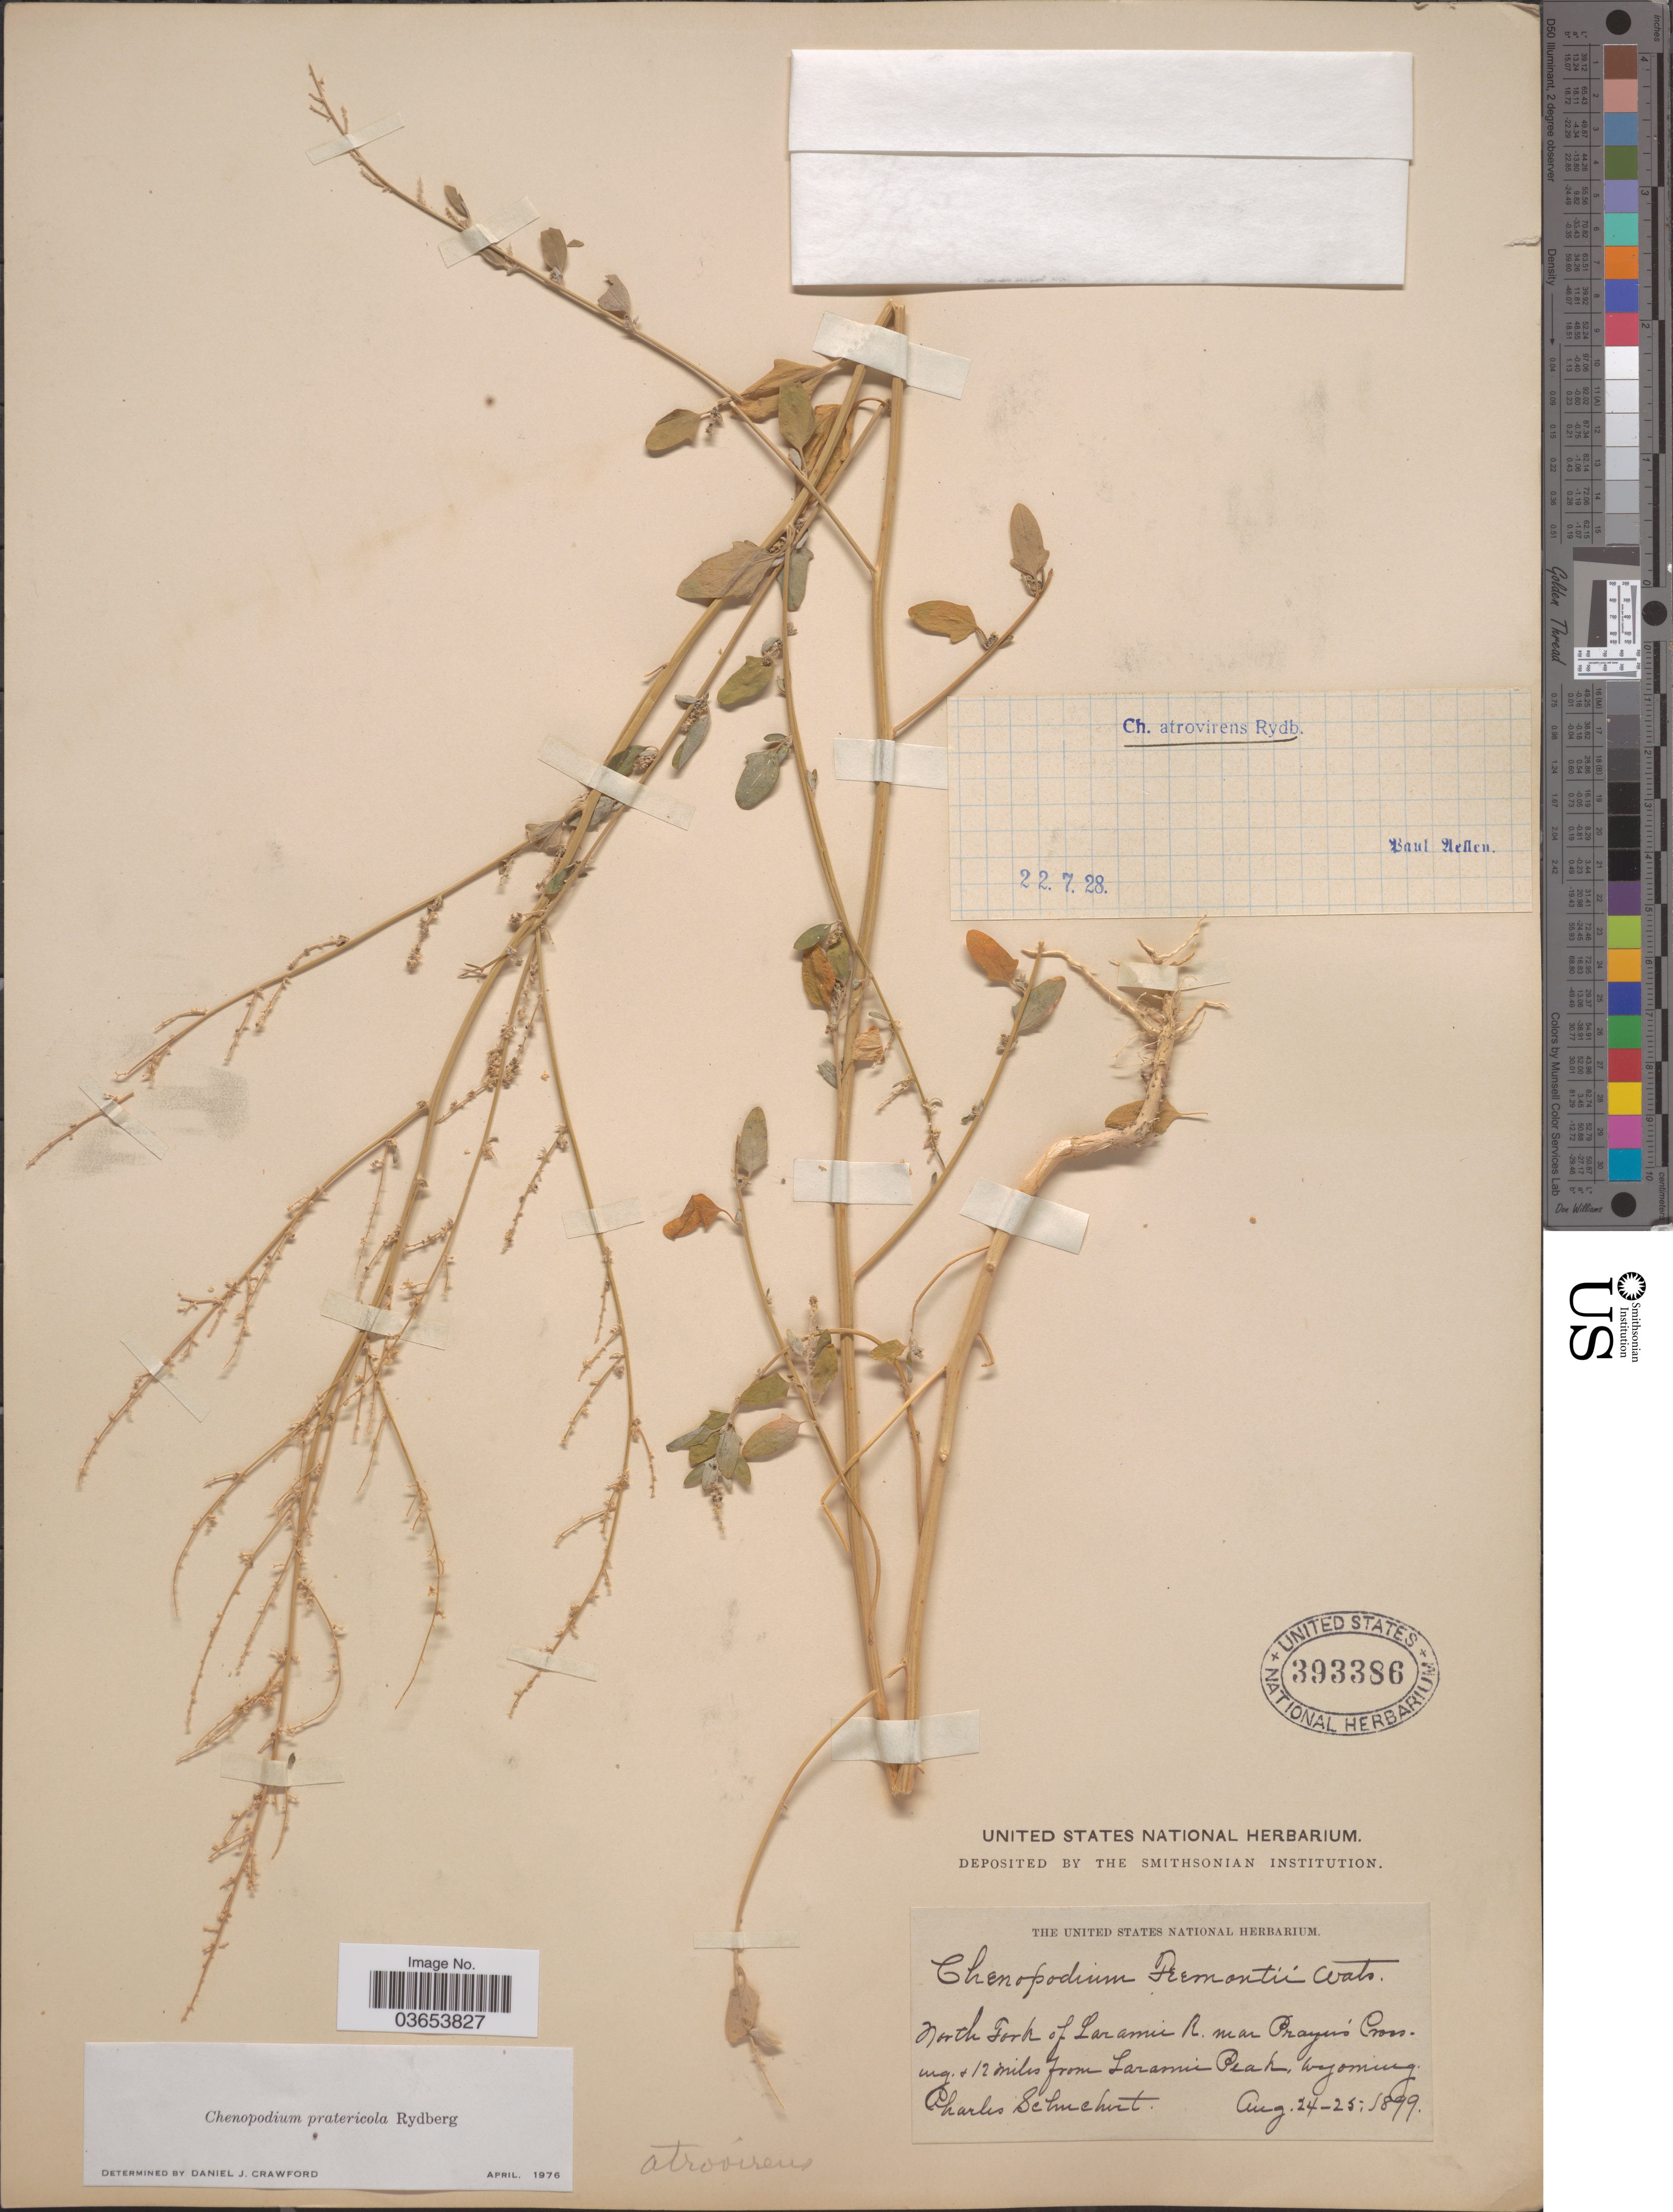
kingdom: Plantae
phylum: Tracheophyta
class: Magnoliopsida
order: Caryophyllales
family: Amaranthaceae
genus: Chenopodium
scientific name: Chenopodium pratericola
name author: Rydb.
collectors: C. Schuchert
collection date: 1899-08-24/1899-08-25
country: United States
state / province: Wyoming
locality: North Fork of Laramie R. near Prayer's Crossing & 12 miles from Laramie Peak.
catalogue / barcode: US 393386